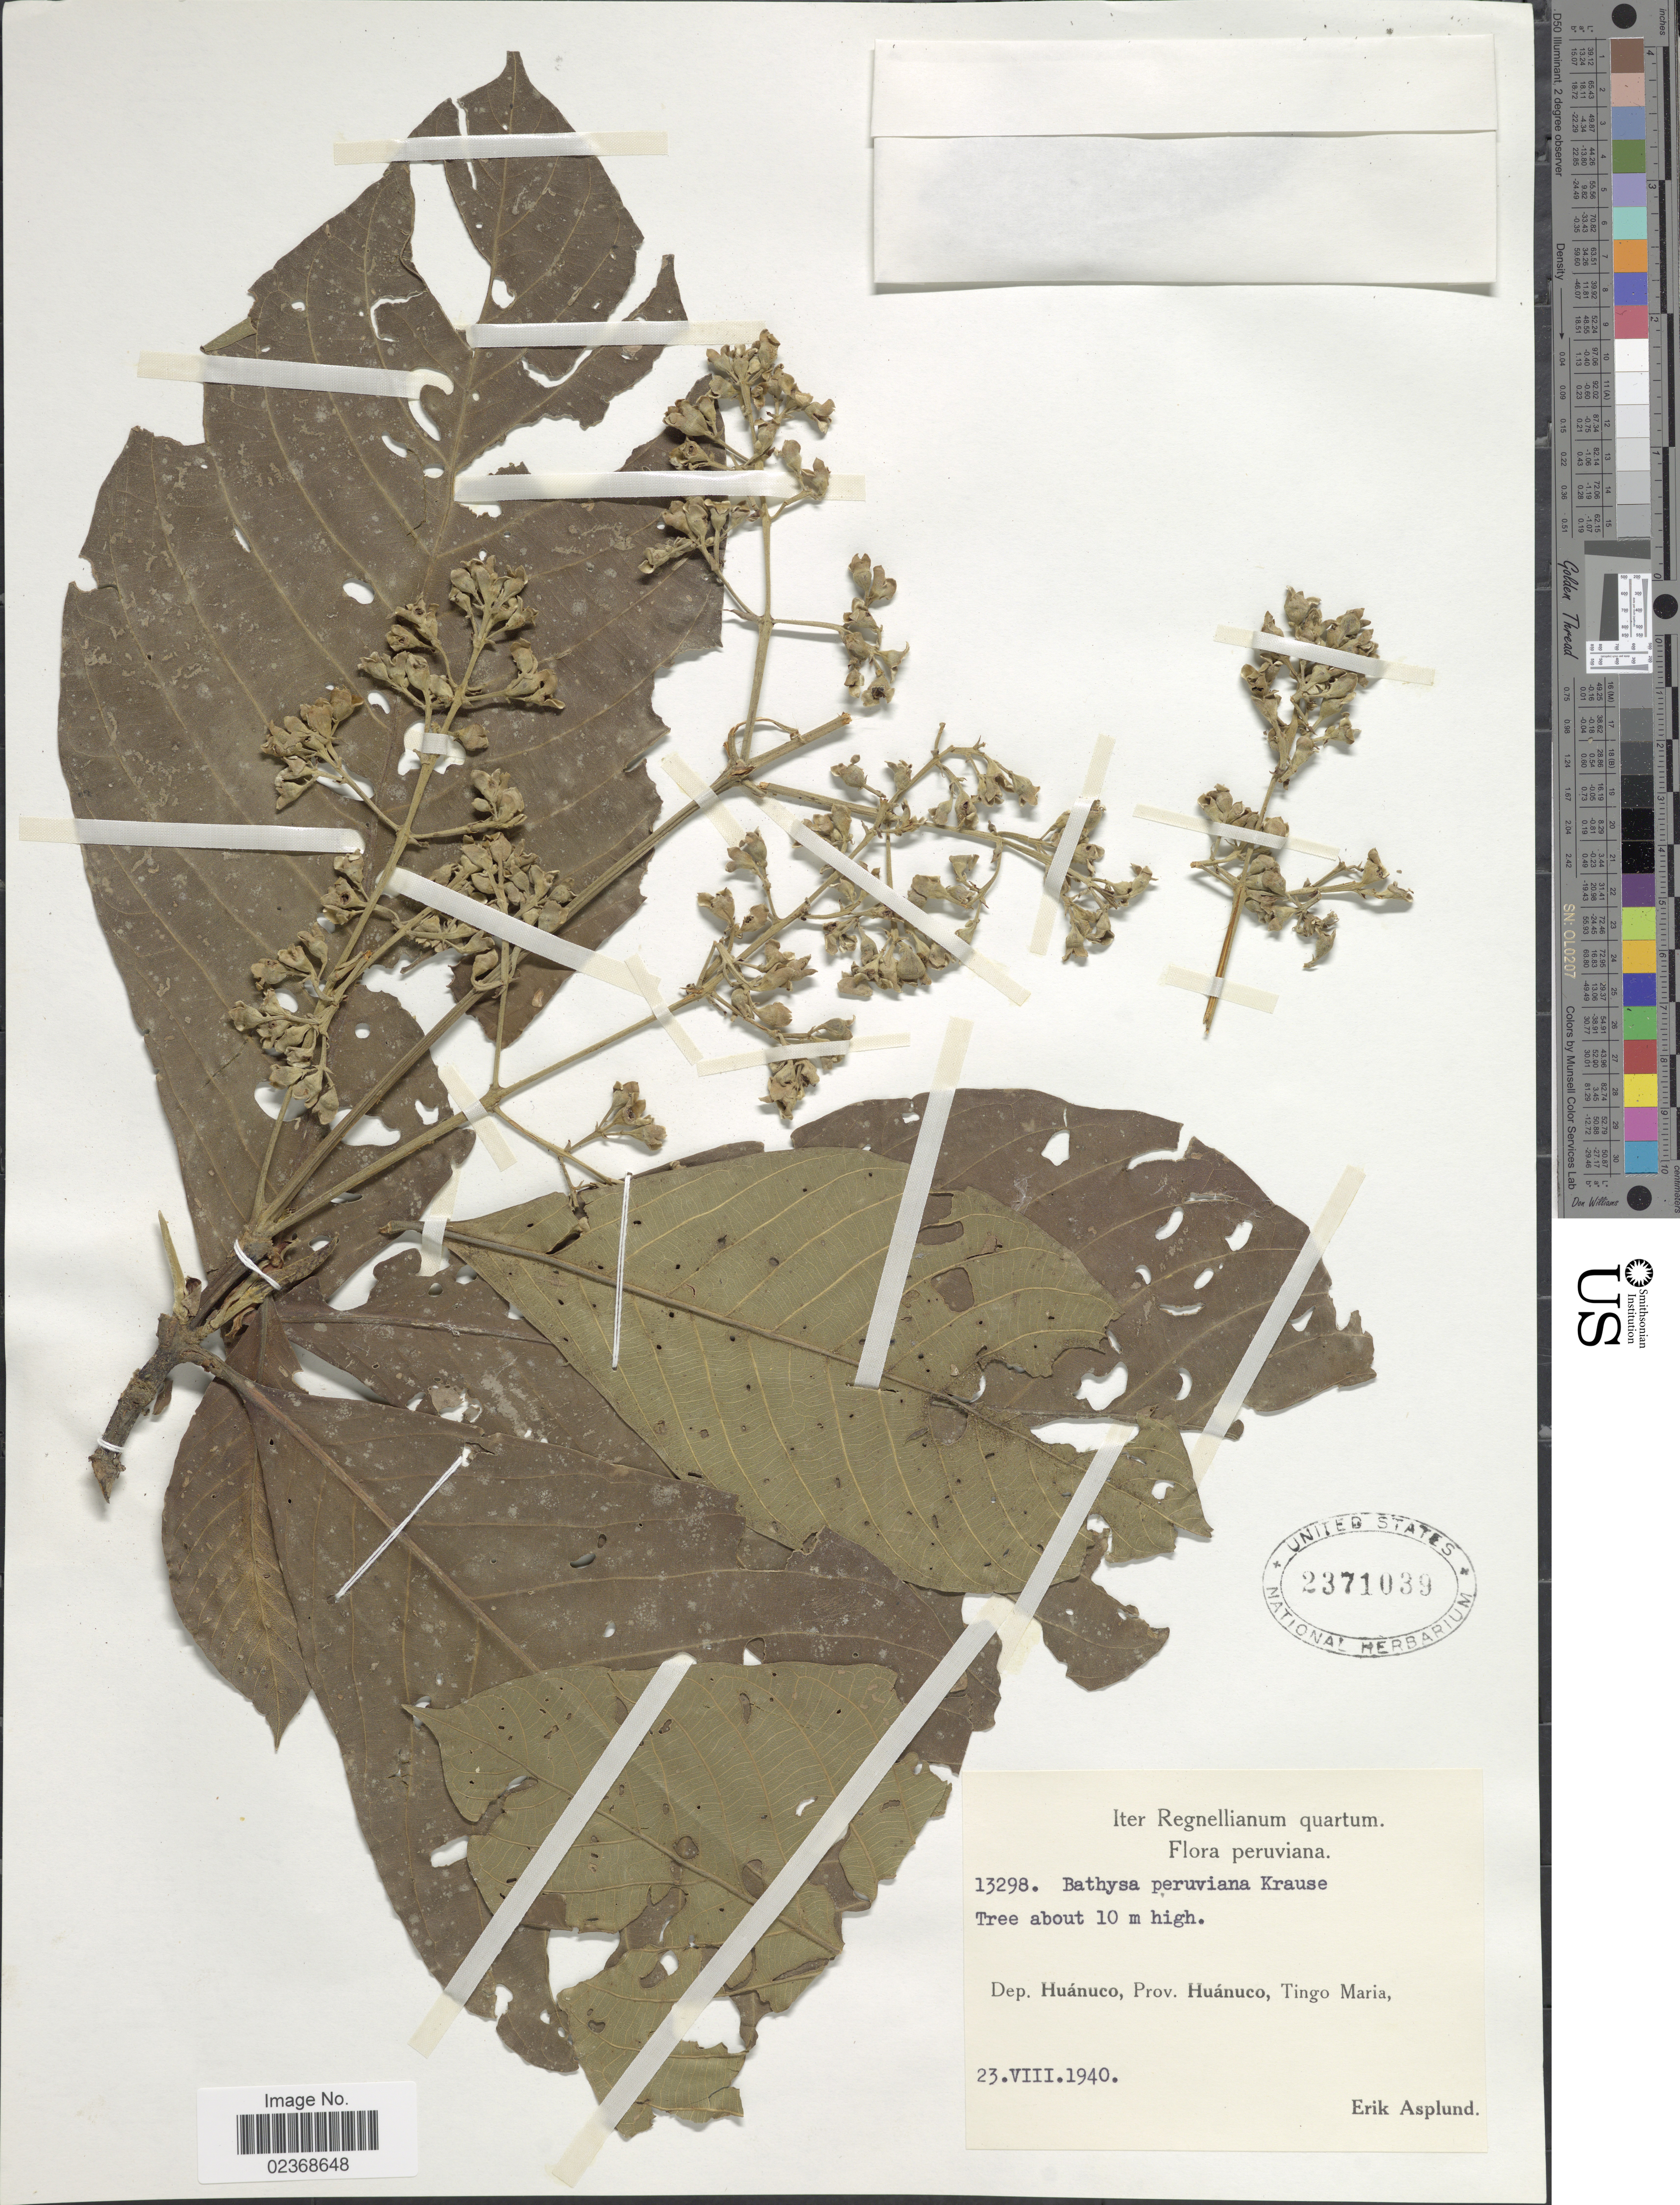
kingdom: Plantae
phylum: Tracheophyta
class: Magnoliopsida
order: Gentianales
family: Rubiaceae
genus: Schizocalyx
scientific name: Schizocalyx peruvianus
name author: (K. Krause) Kainul. & B. Bremer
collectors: E. Asplund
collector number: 13298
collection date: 1940-08-23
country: Peru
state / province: Huánuco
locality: Prov. Huanuco, Tingo Maria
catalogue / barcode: US 2371039